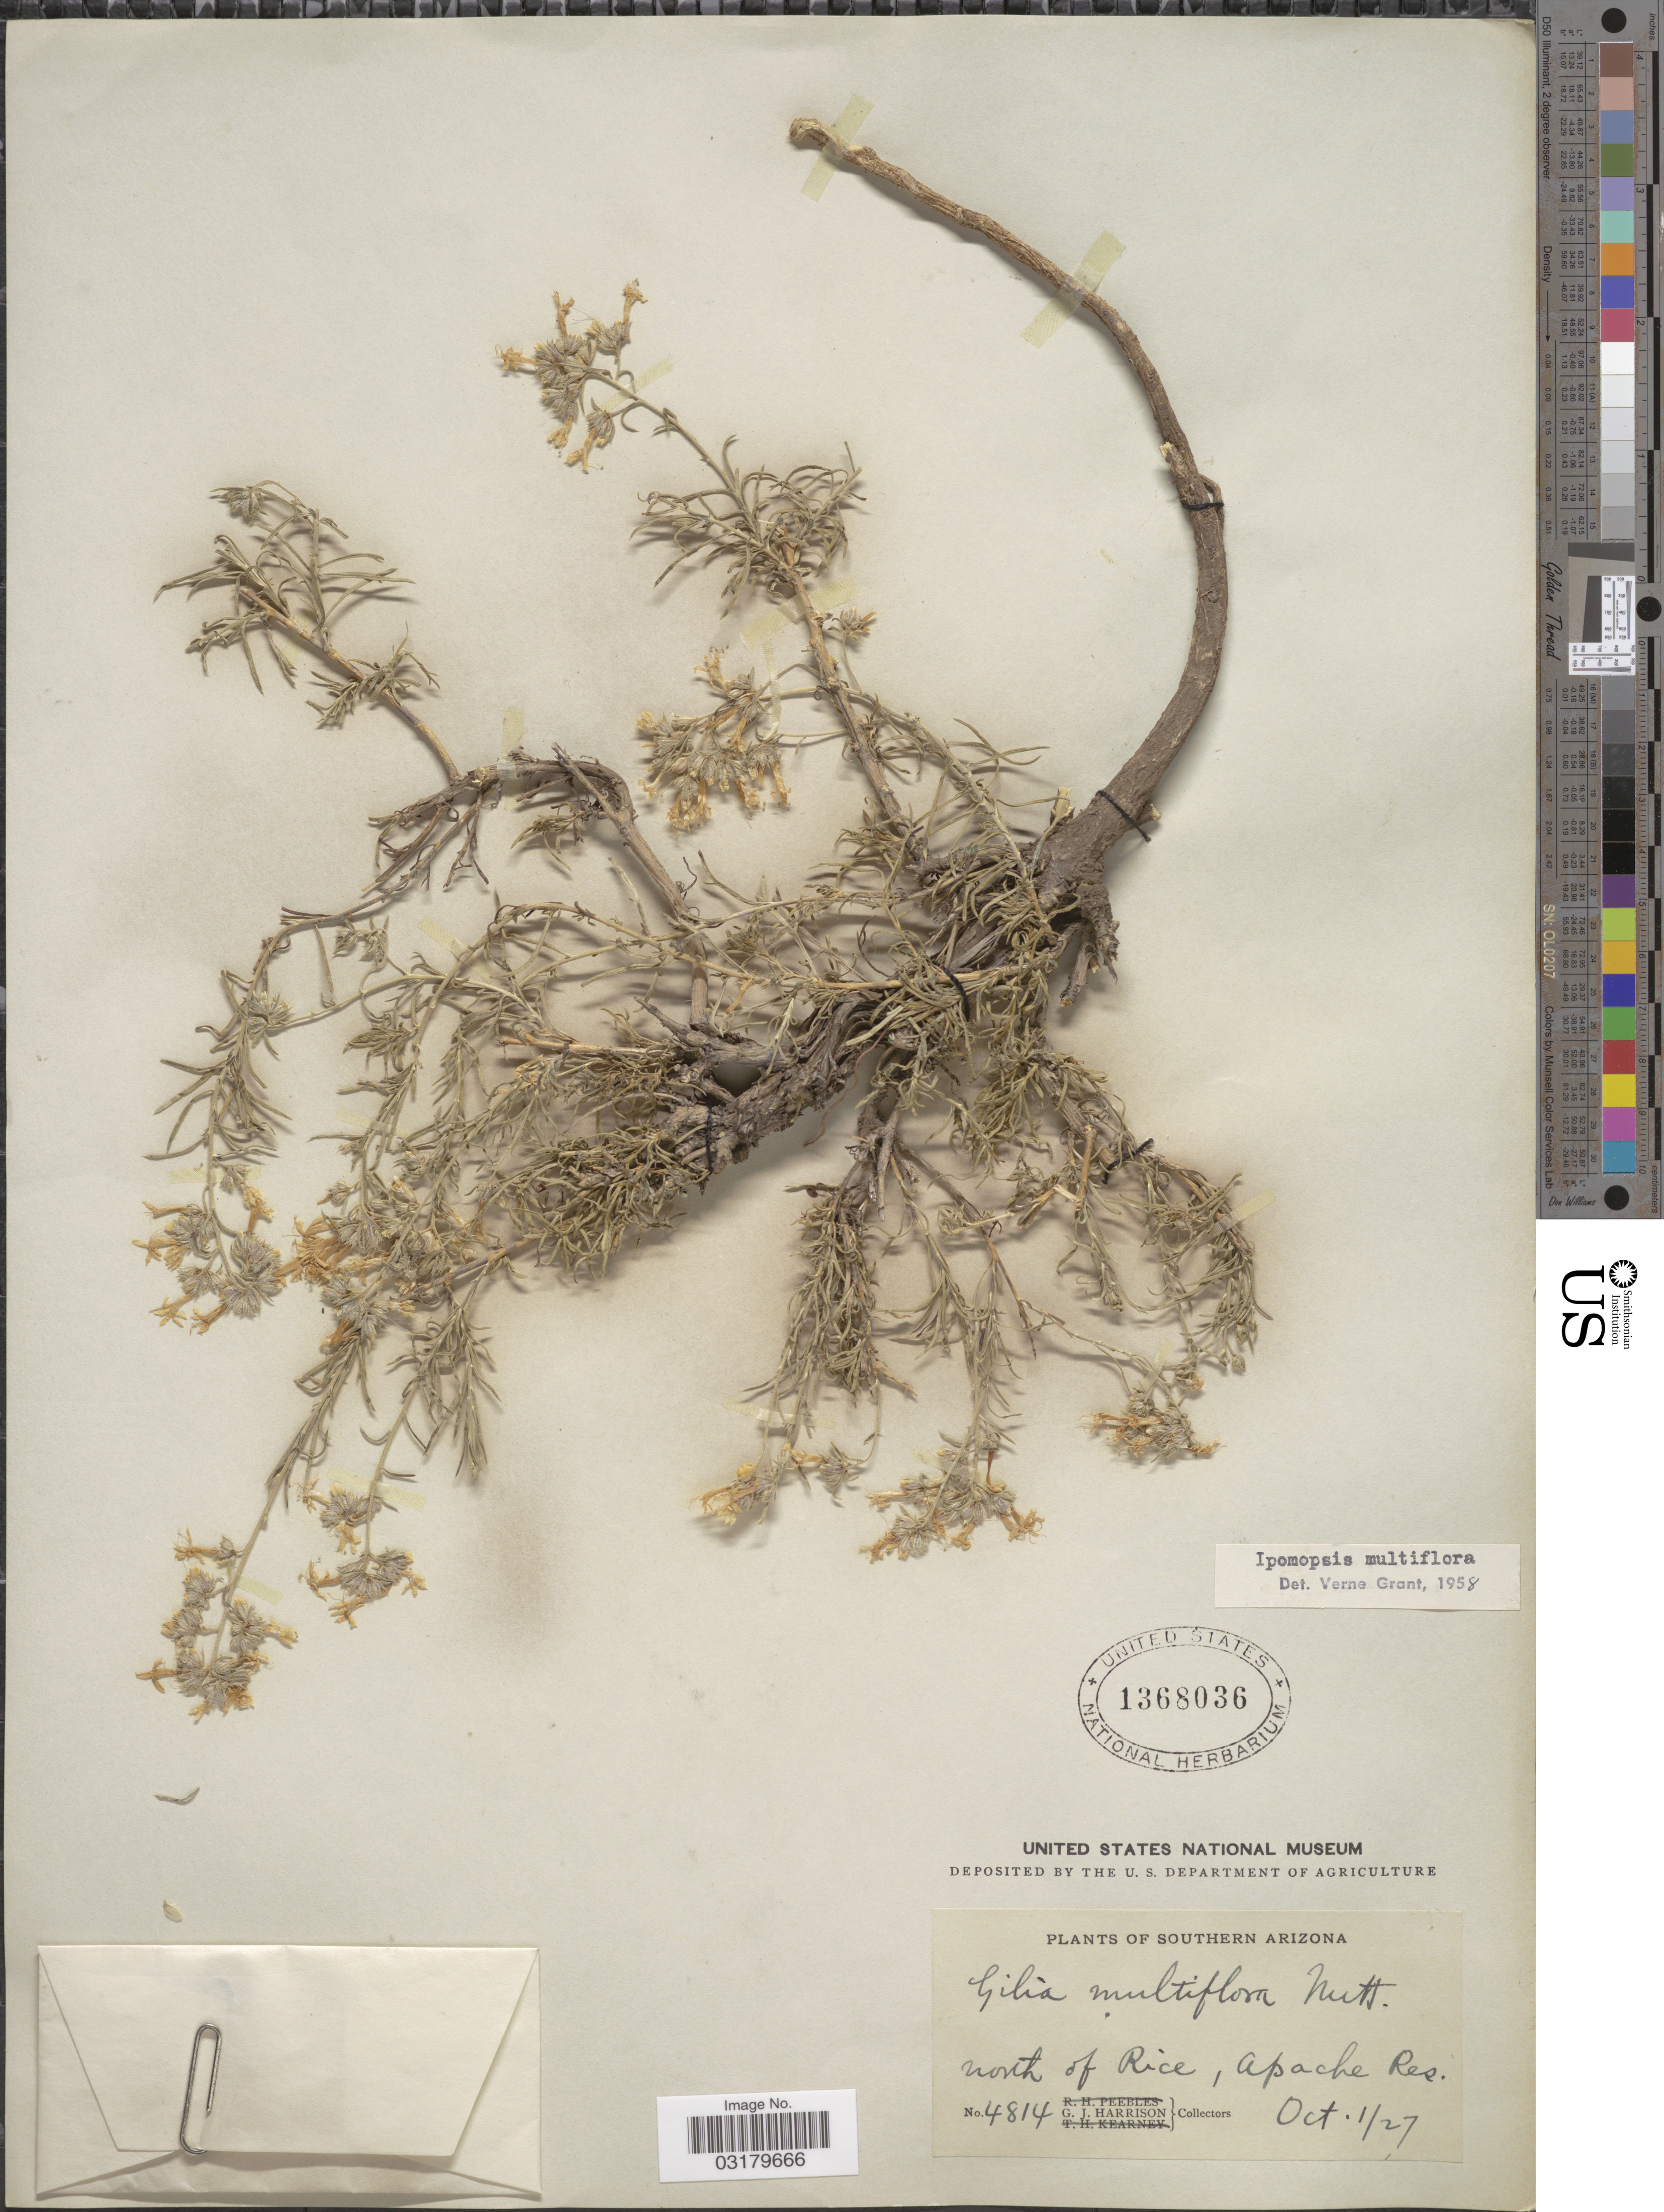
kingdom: Plantae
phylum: Tracheophyta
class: Magnoliopsida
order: Ericales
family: Polemoniaceae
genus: Ipomopsis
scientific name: Ipomopsis multiflora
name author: (Nutt.) V.E. Grant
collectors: G. J. Harrison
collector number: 4814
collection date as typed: Transcribed d/m/y: 1/10/27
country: United States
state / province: Arizona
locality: Southern Arizona. North of Rice, Apache Res.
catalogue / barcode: US 1368036